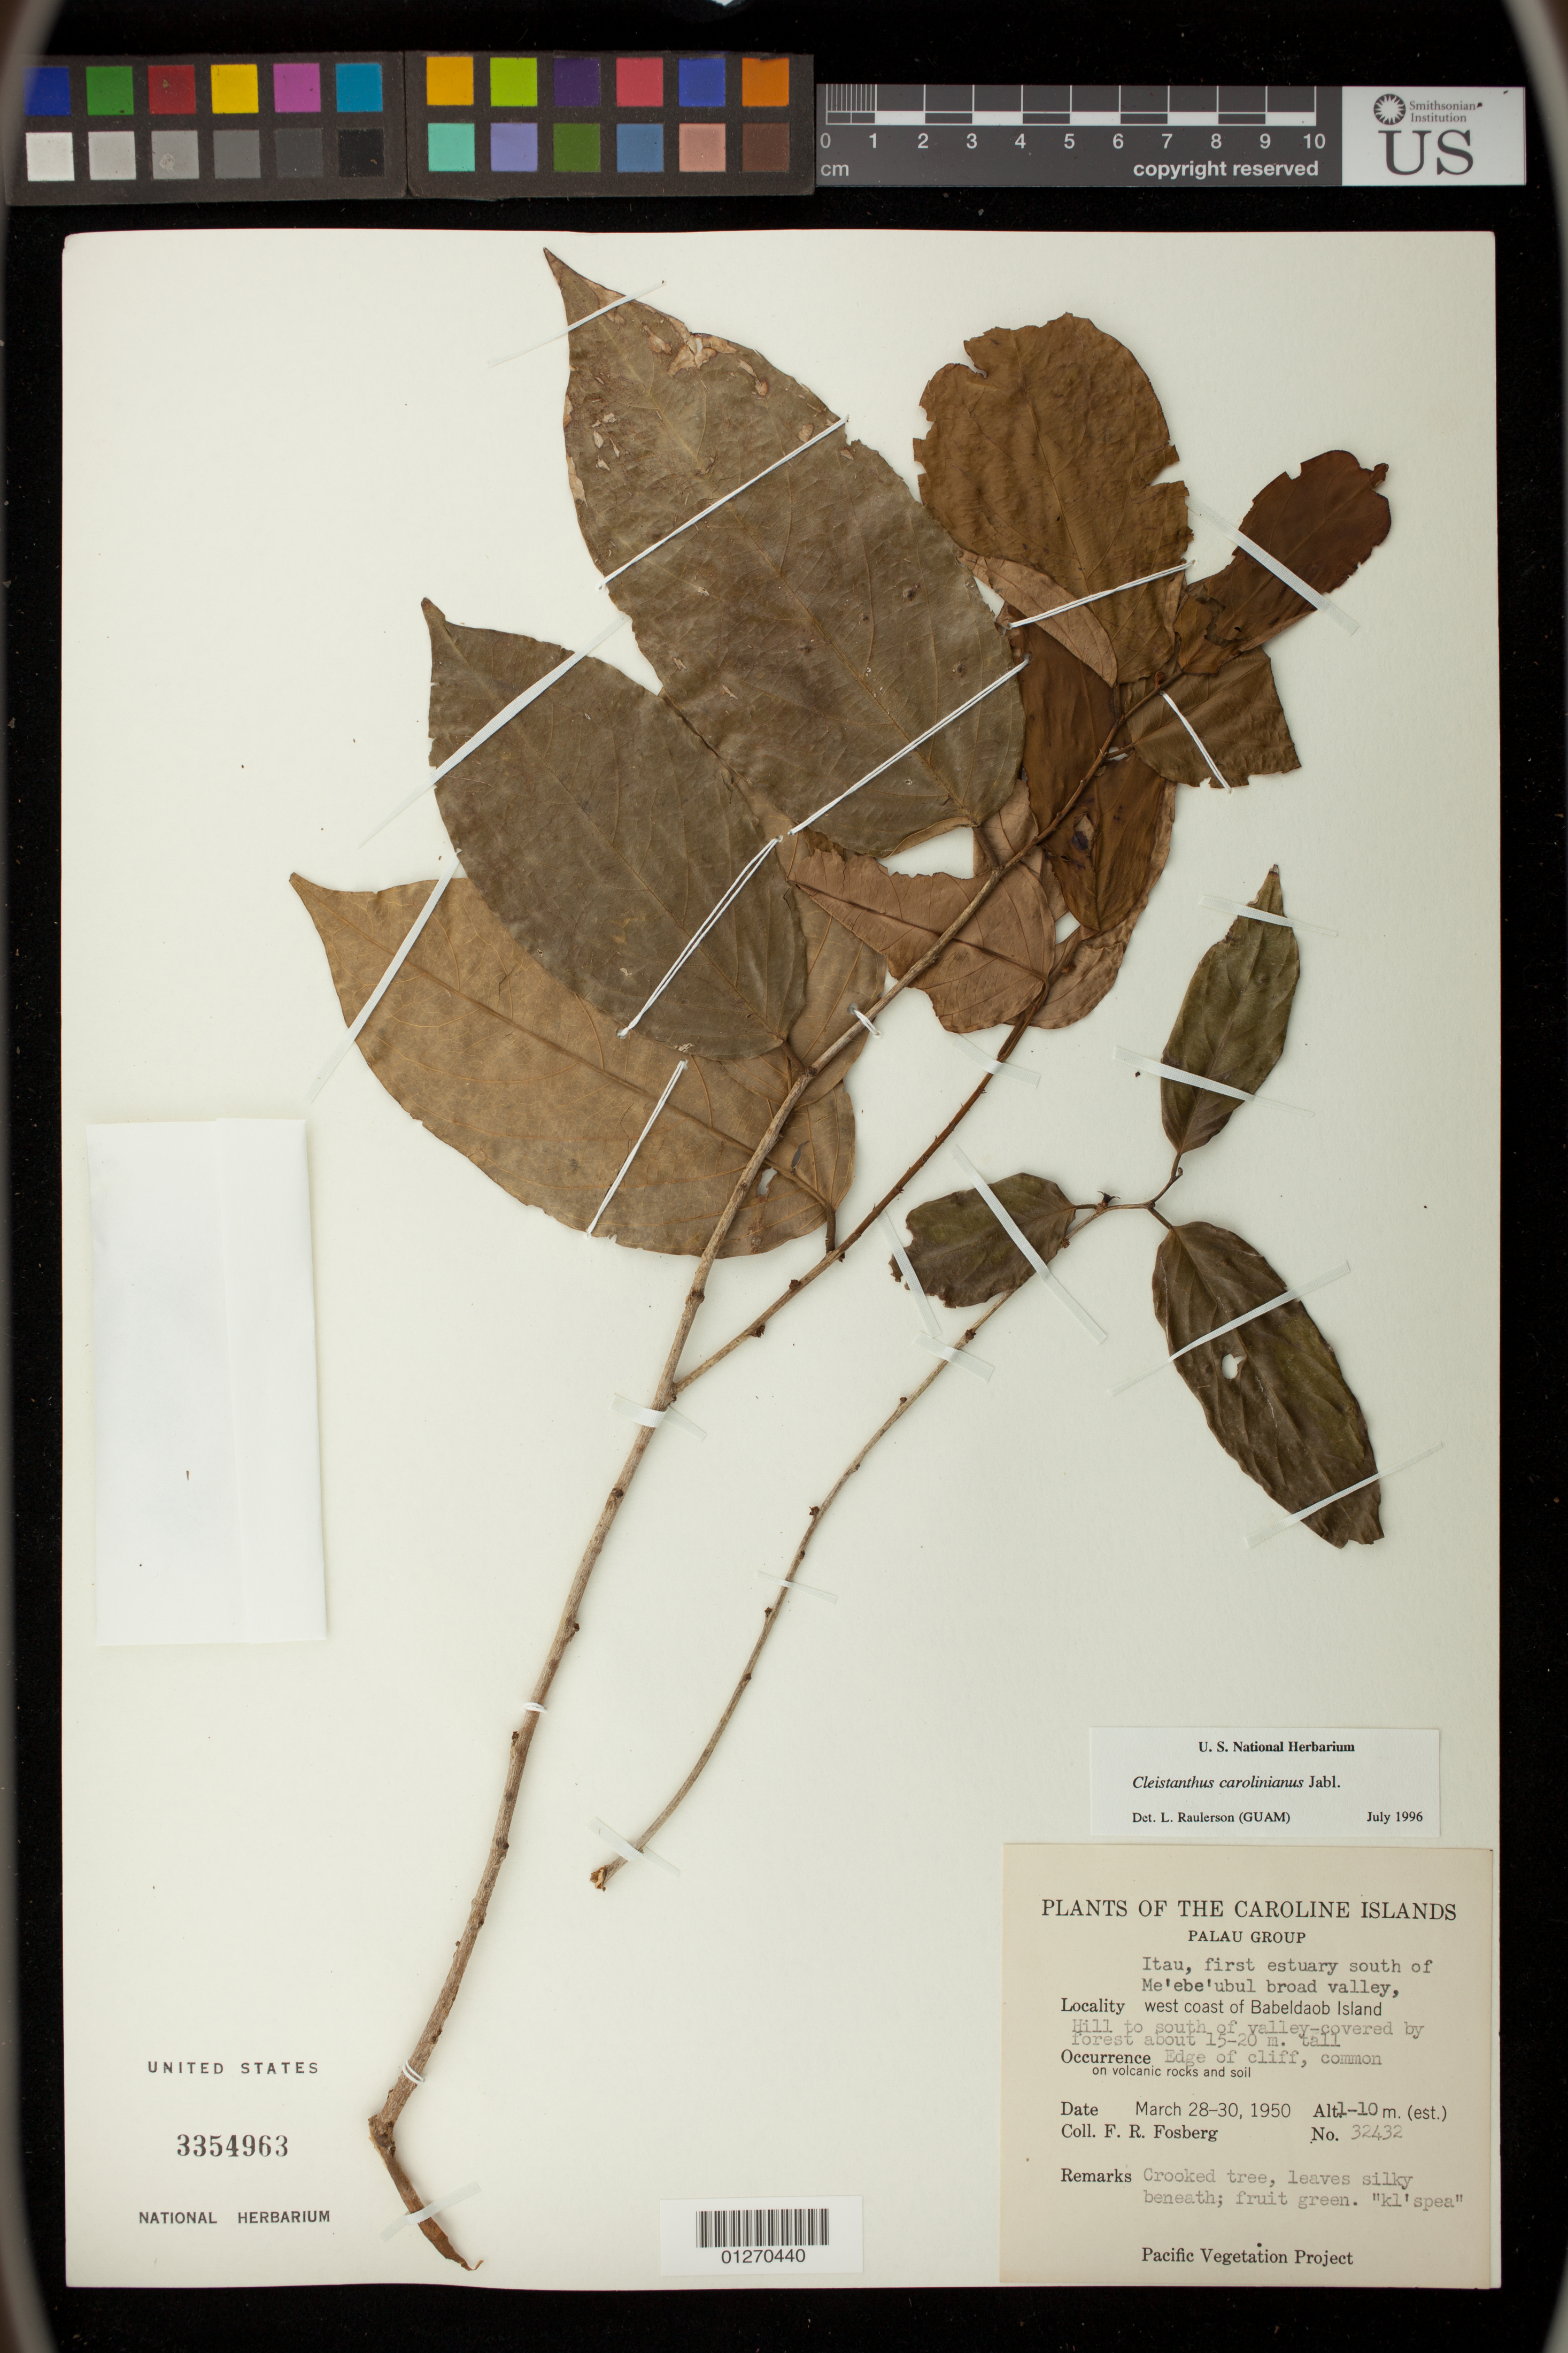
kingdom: Plantae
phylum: Tracheophyta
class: Magnoliopsida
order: Malpighiales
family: Phyllanthaceae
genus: Cleistanthus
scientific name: Cleistanthus carolinianus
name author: Jabl.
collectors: F. R. Fosberg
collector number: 32432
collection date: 1950-03-28/1950-03-30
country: Palau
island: Babeldaob [Babelthuap]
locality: Palau Group.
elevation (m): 10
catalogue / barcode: US 3354963